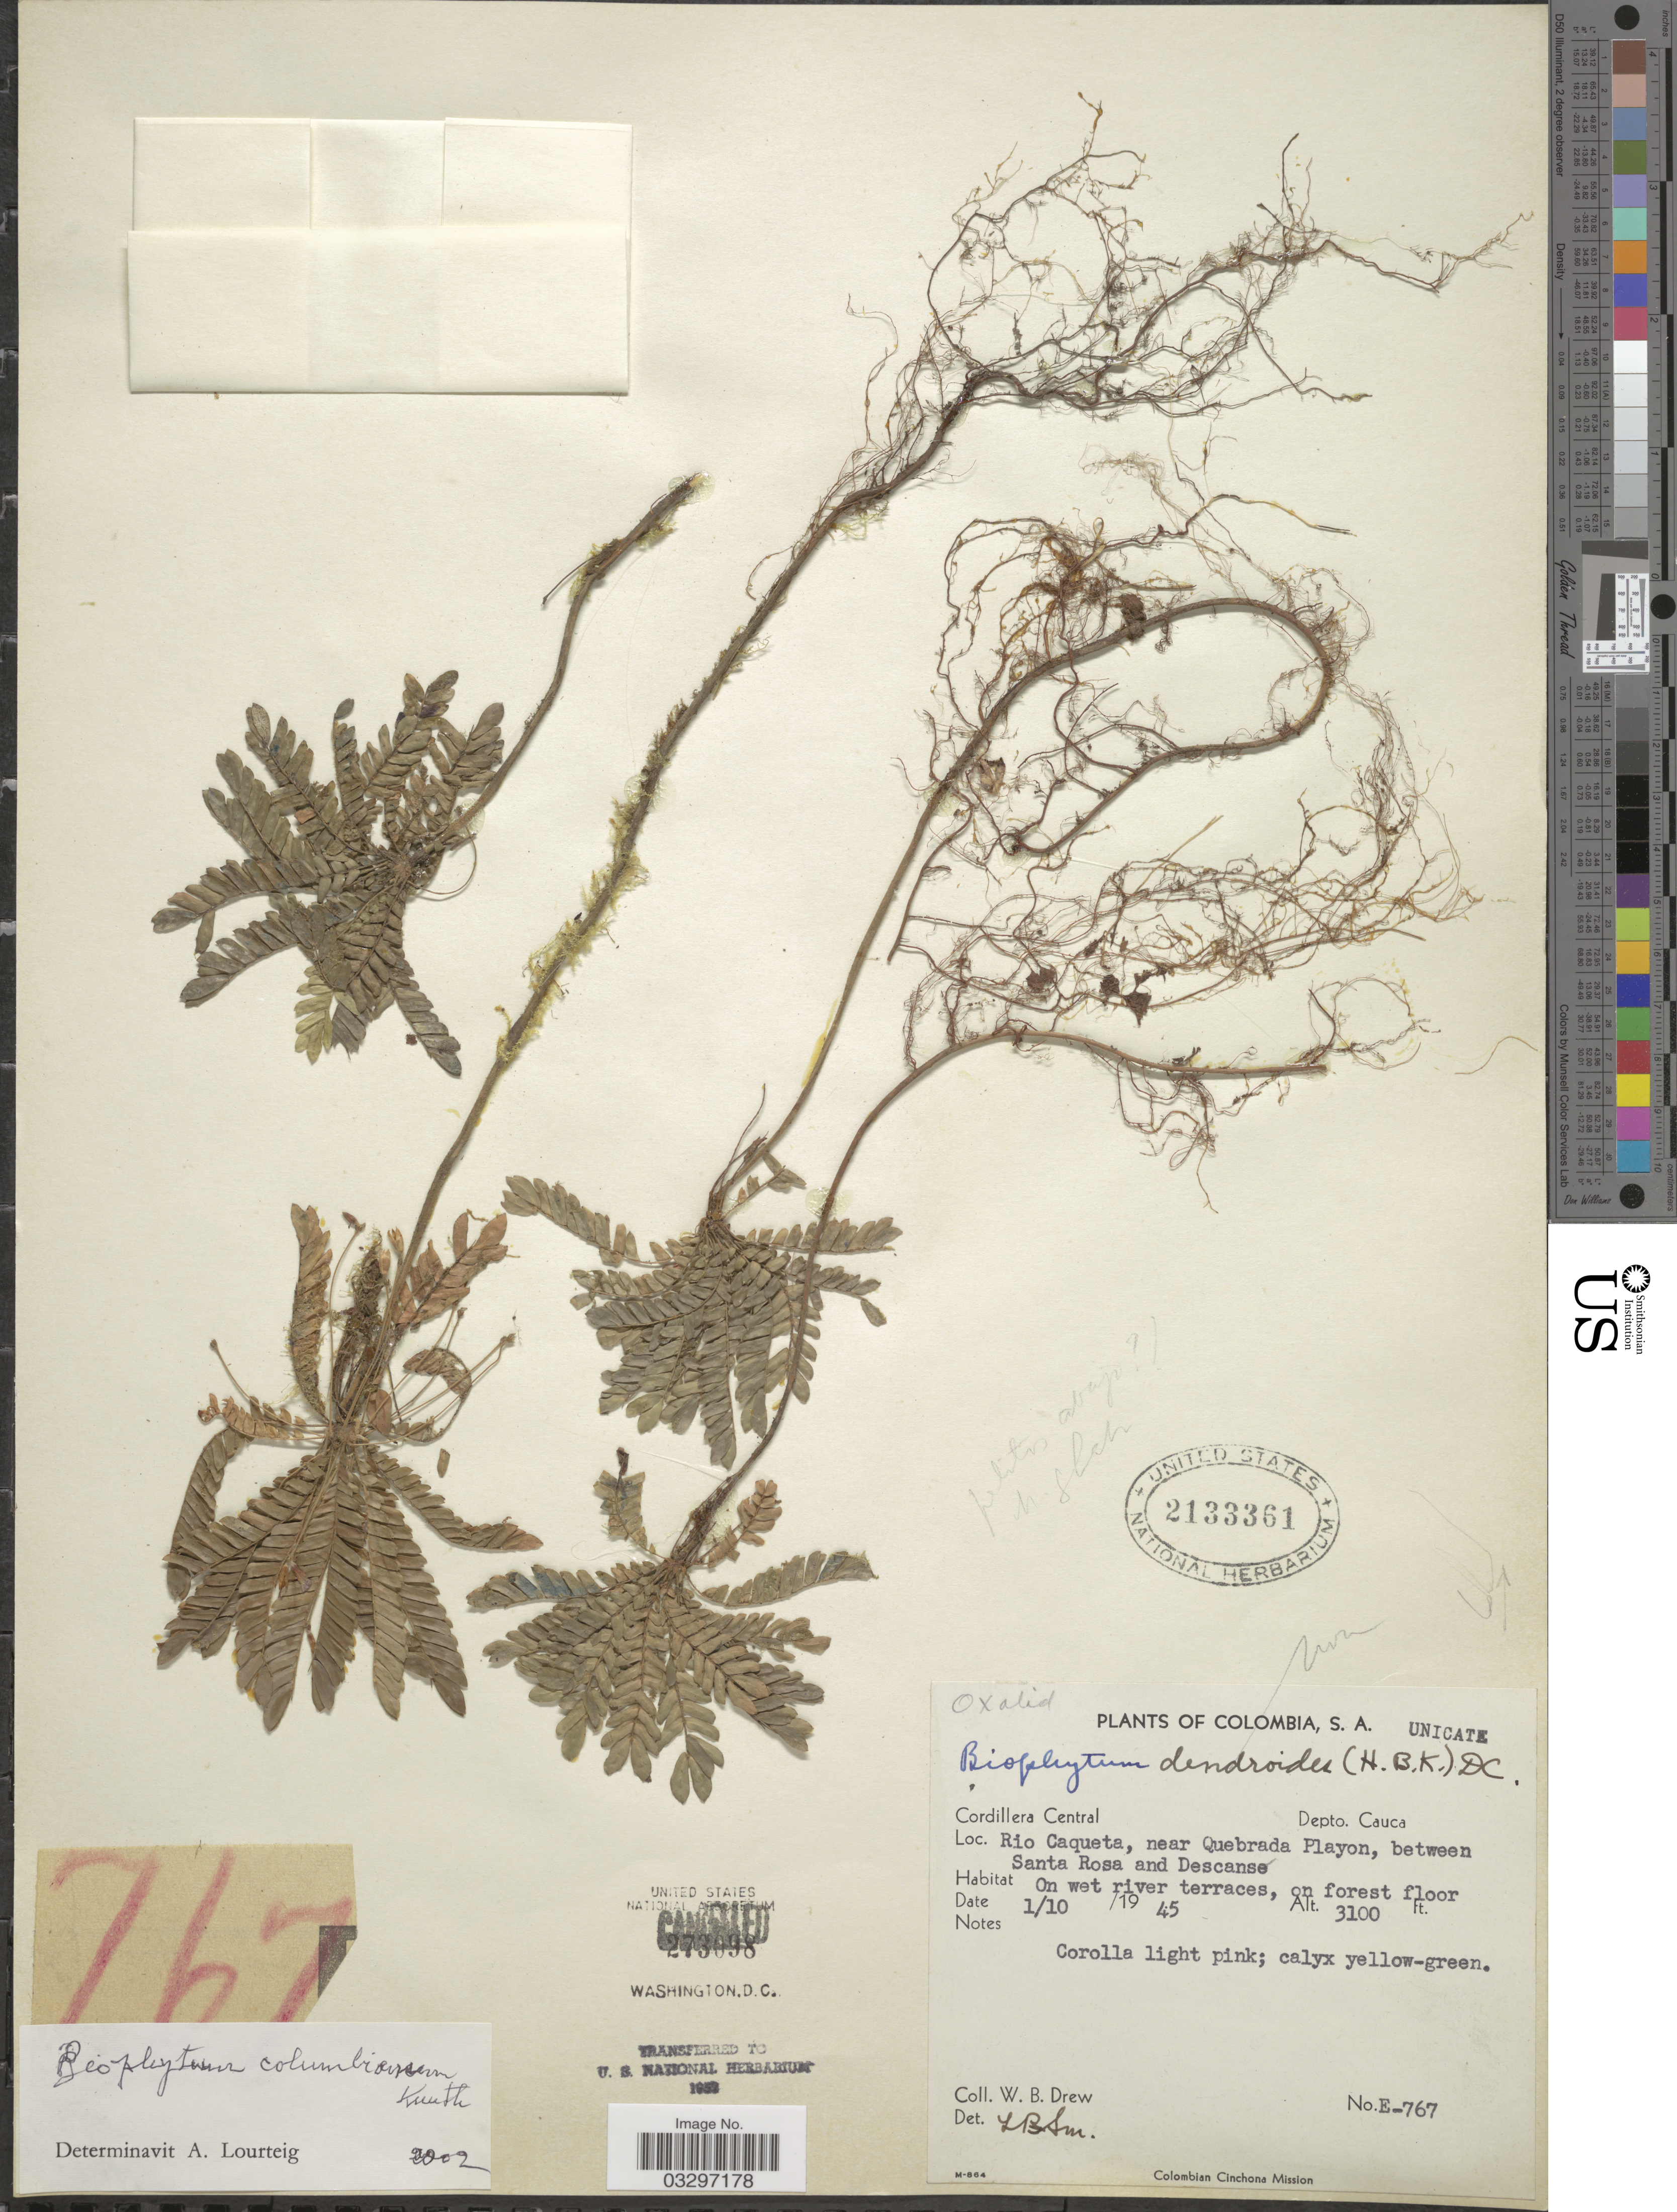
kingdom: Plantae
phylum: Tracheophyta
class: Magnoliopsida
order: Oxalidales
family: Oxalidaceae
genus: Biophytum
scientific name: Biophytum columbianum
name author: Knuth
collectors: W. B. Drew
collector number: E-767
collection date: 1945-10-01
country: Colombia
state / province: Cauca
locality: Cordillera Central, Dept. Cauca, Rio Caqueta, near Quebrada Playon, between Santa Rosa and Descanse.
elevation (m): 945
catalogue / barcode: US 2133361